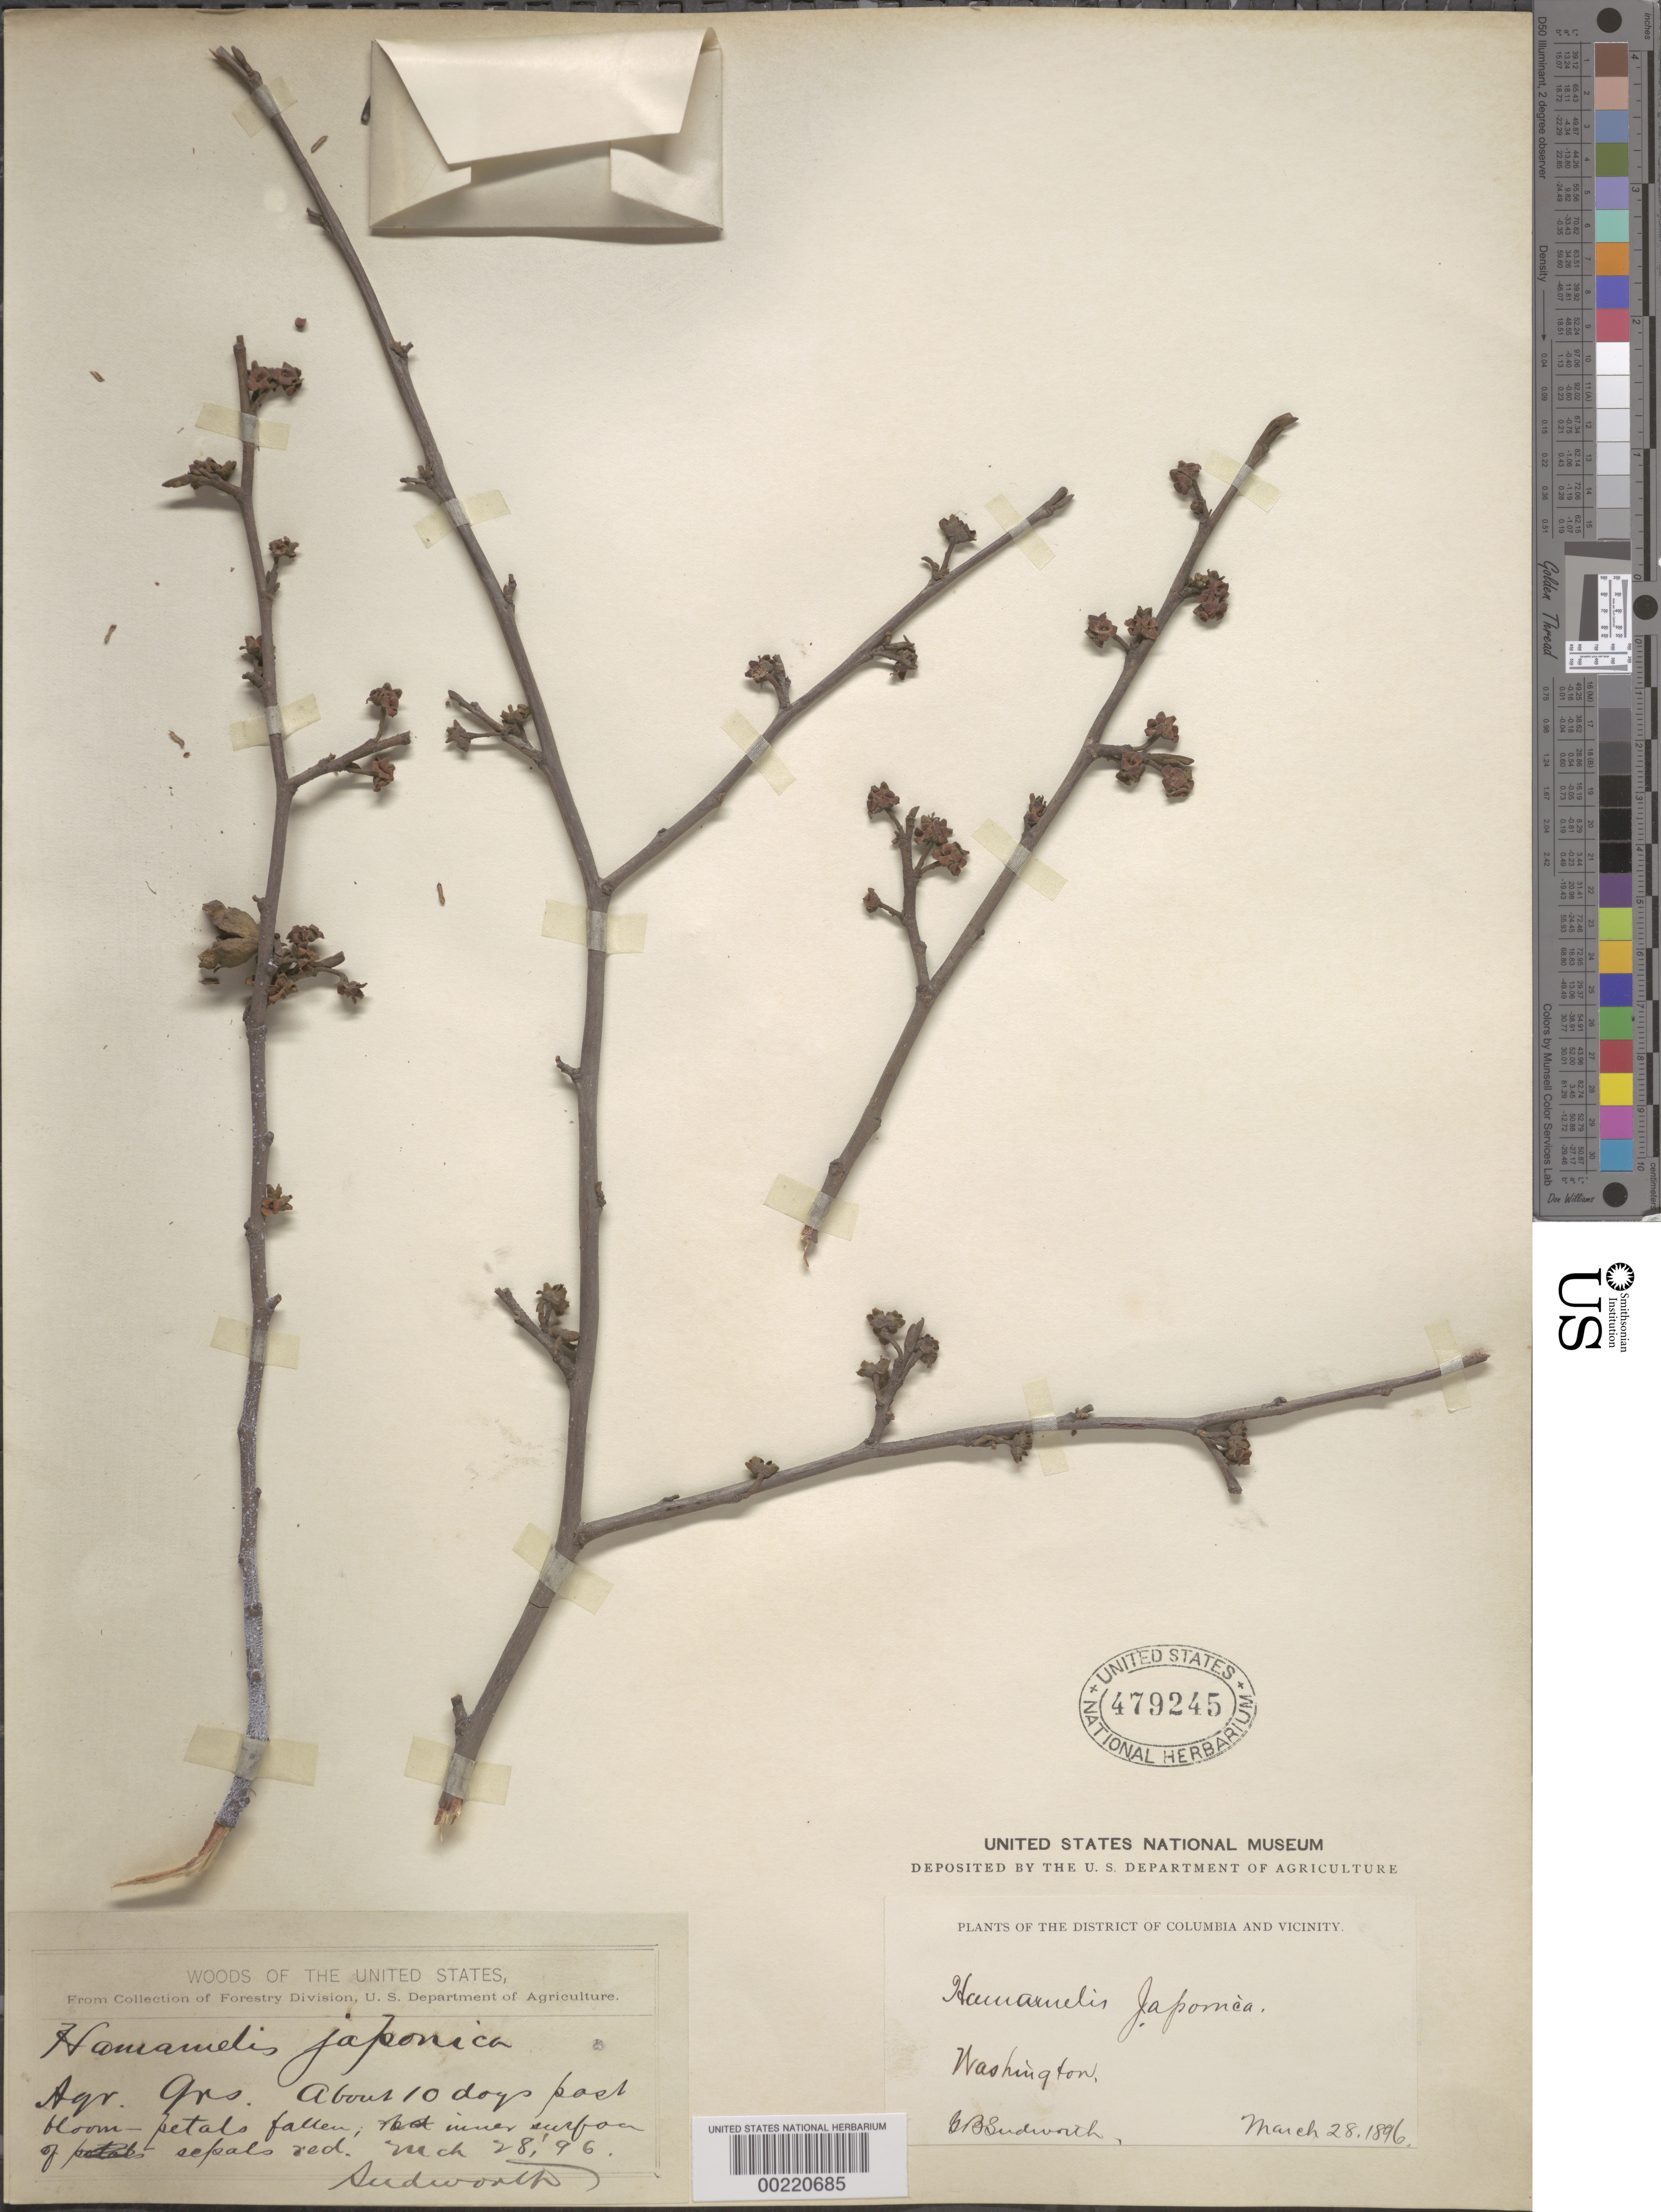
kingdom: Plantae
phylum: Tracheophyta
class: Magnoliopsida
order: Saxifragales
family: Hamamelidaceae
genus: Hamamelis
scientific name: Hamamelis japonica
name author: Siebold & Zucc.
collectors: G. B. Sudworth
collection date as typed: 28 Mar 1896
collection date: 1896-03-28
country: United States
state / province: District of Columbia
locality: Agricultural grounds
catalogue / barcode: US 479245